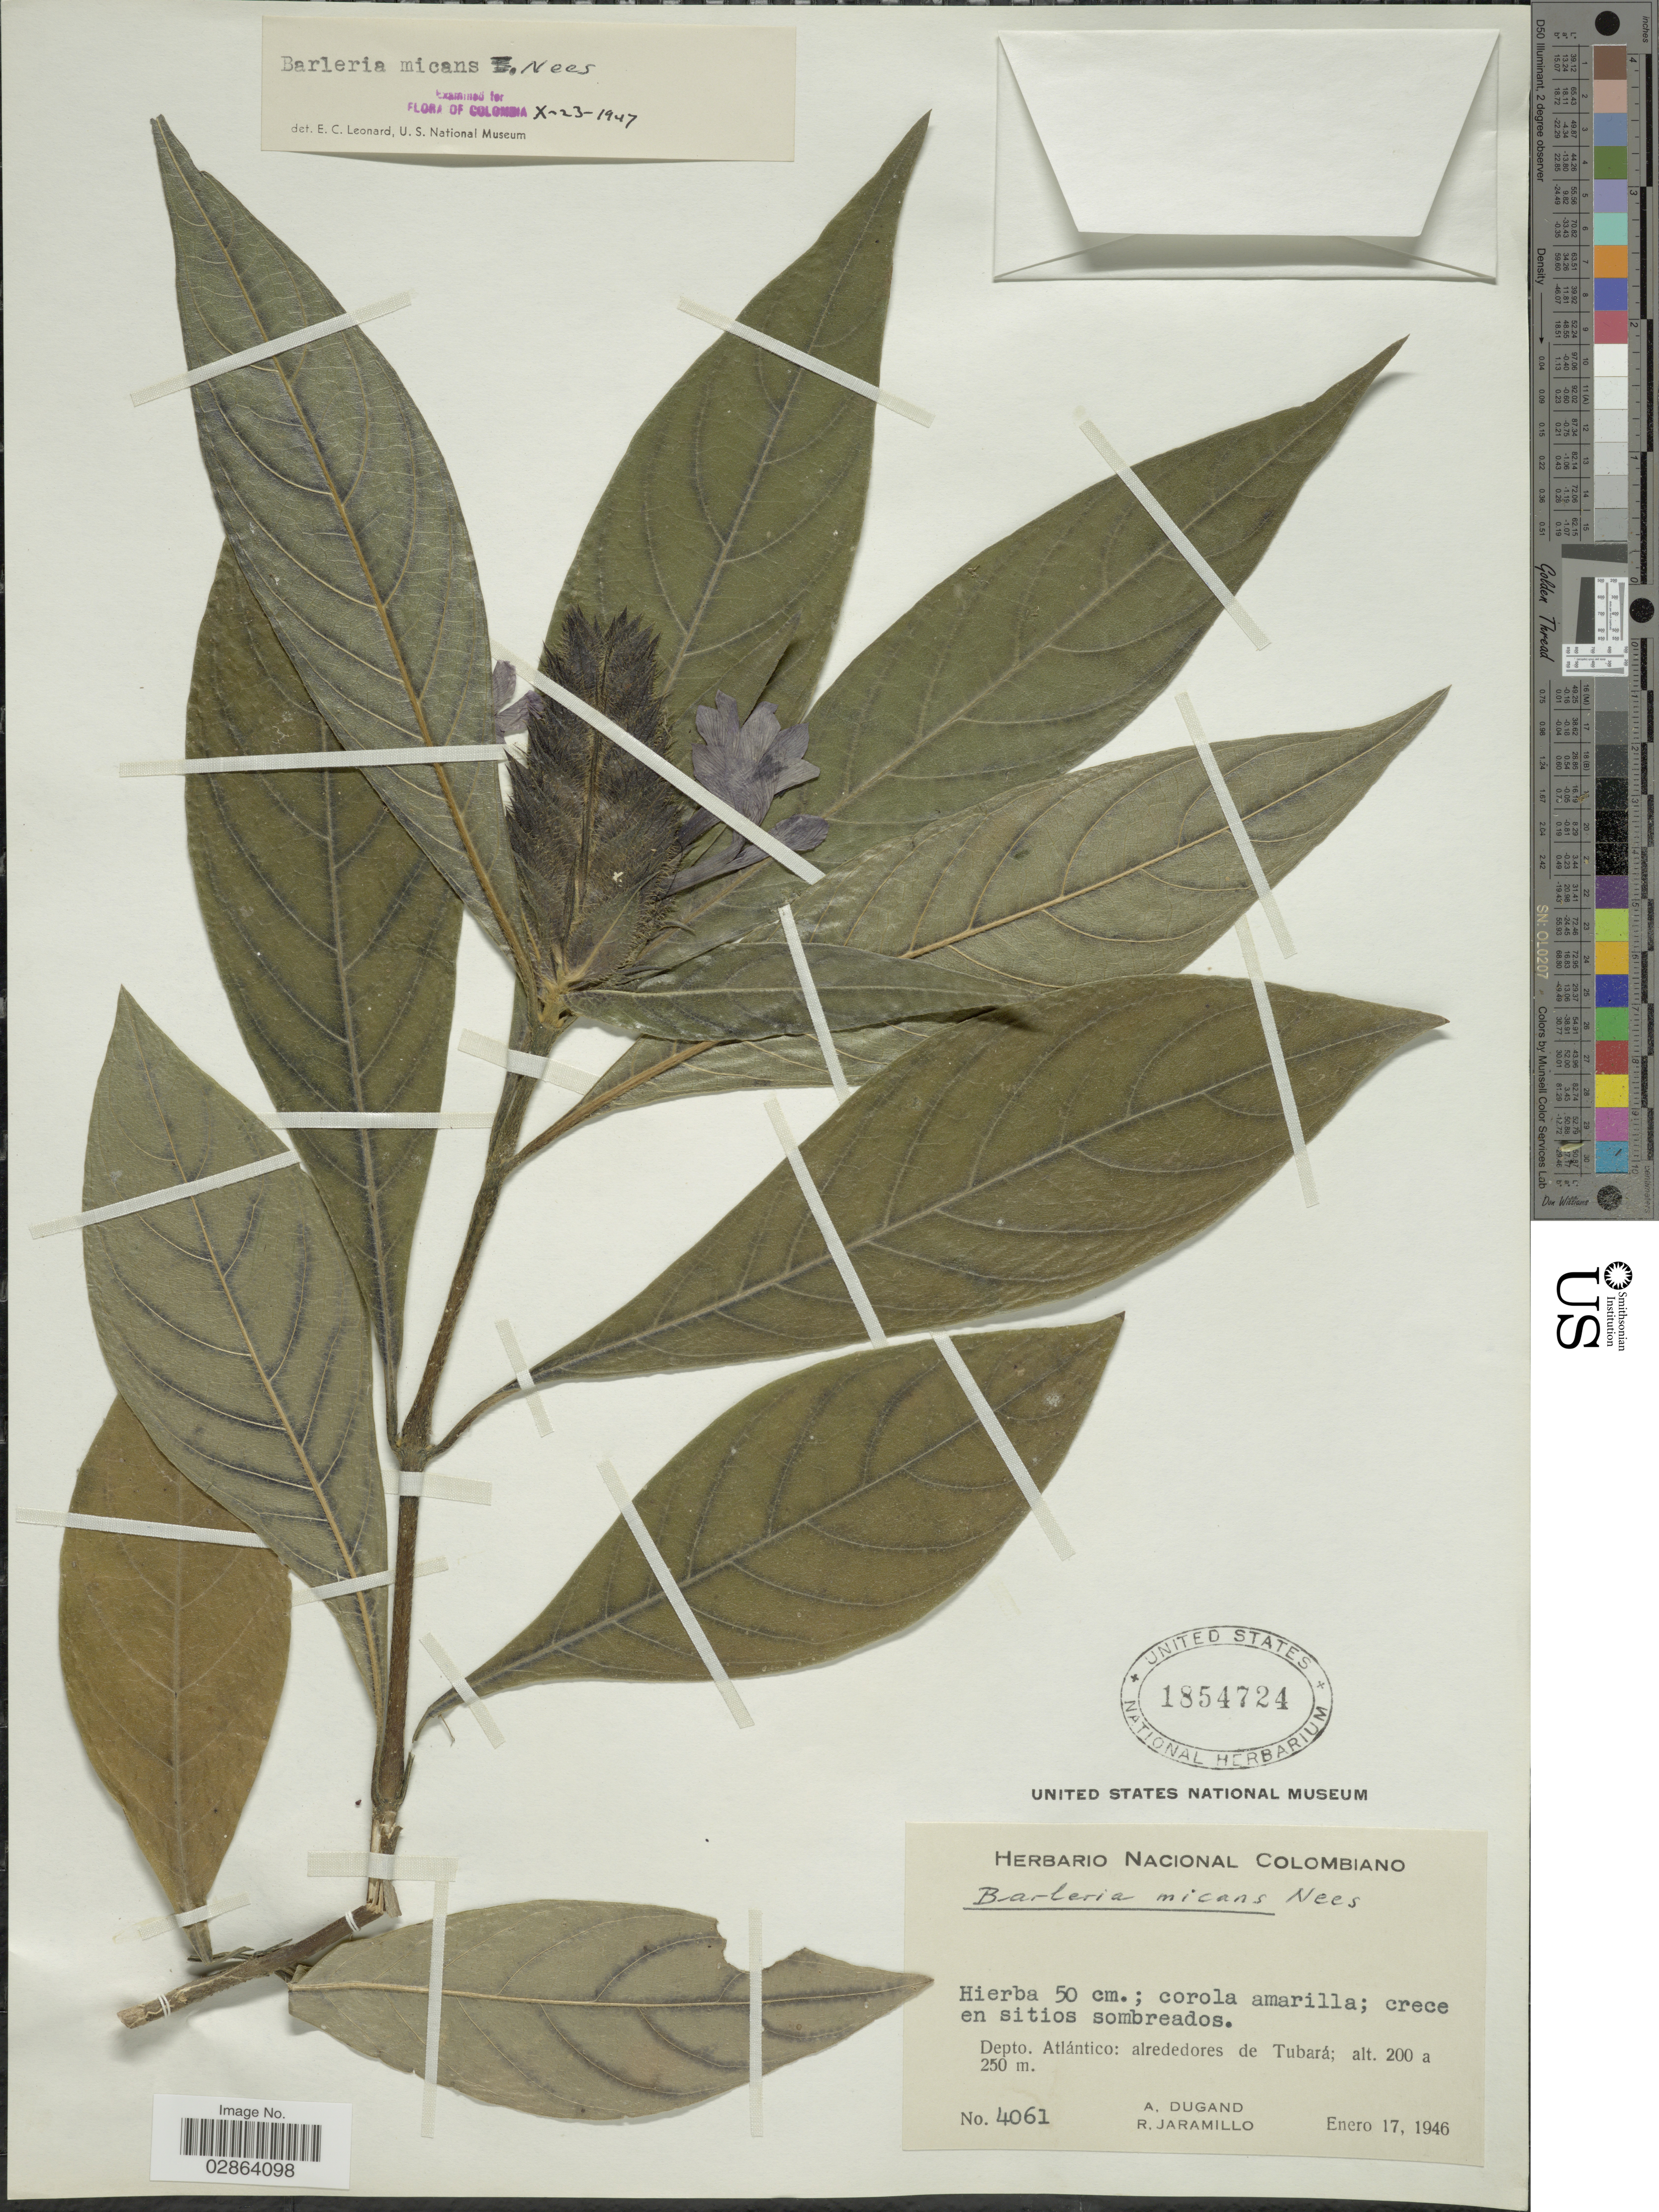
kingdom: Plantae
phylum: Tracheophyta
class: Magnoliopsida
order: Lamiales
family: Acanthaceae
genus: Barleria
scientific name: Barleria micans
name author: Nees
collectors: A. Dugand & R. Jaramillo M.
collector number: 4061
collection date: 1946-01-17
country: Colombia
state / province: Atlántico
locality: Depto. Atlántico: alrededores de Tubará.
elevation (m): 200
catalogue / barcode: US 1854724